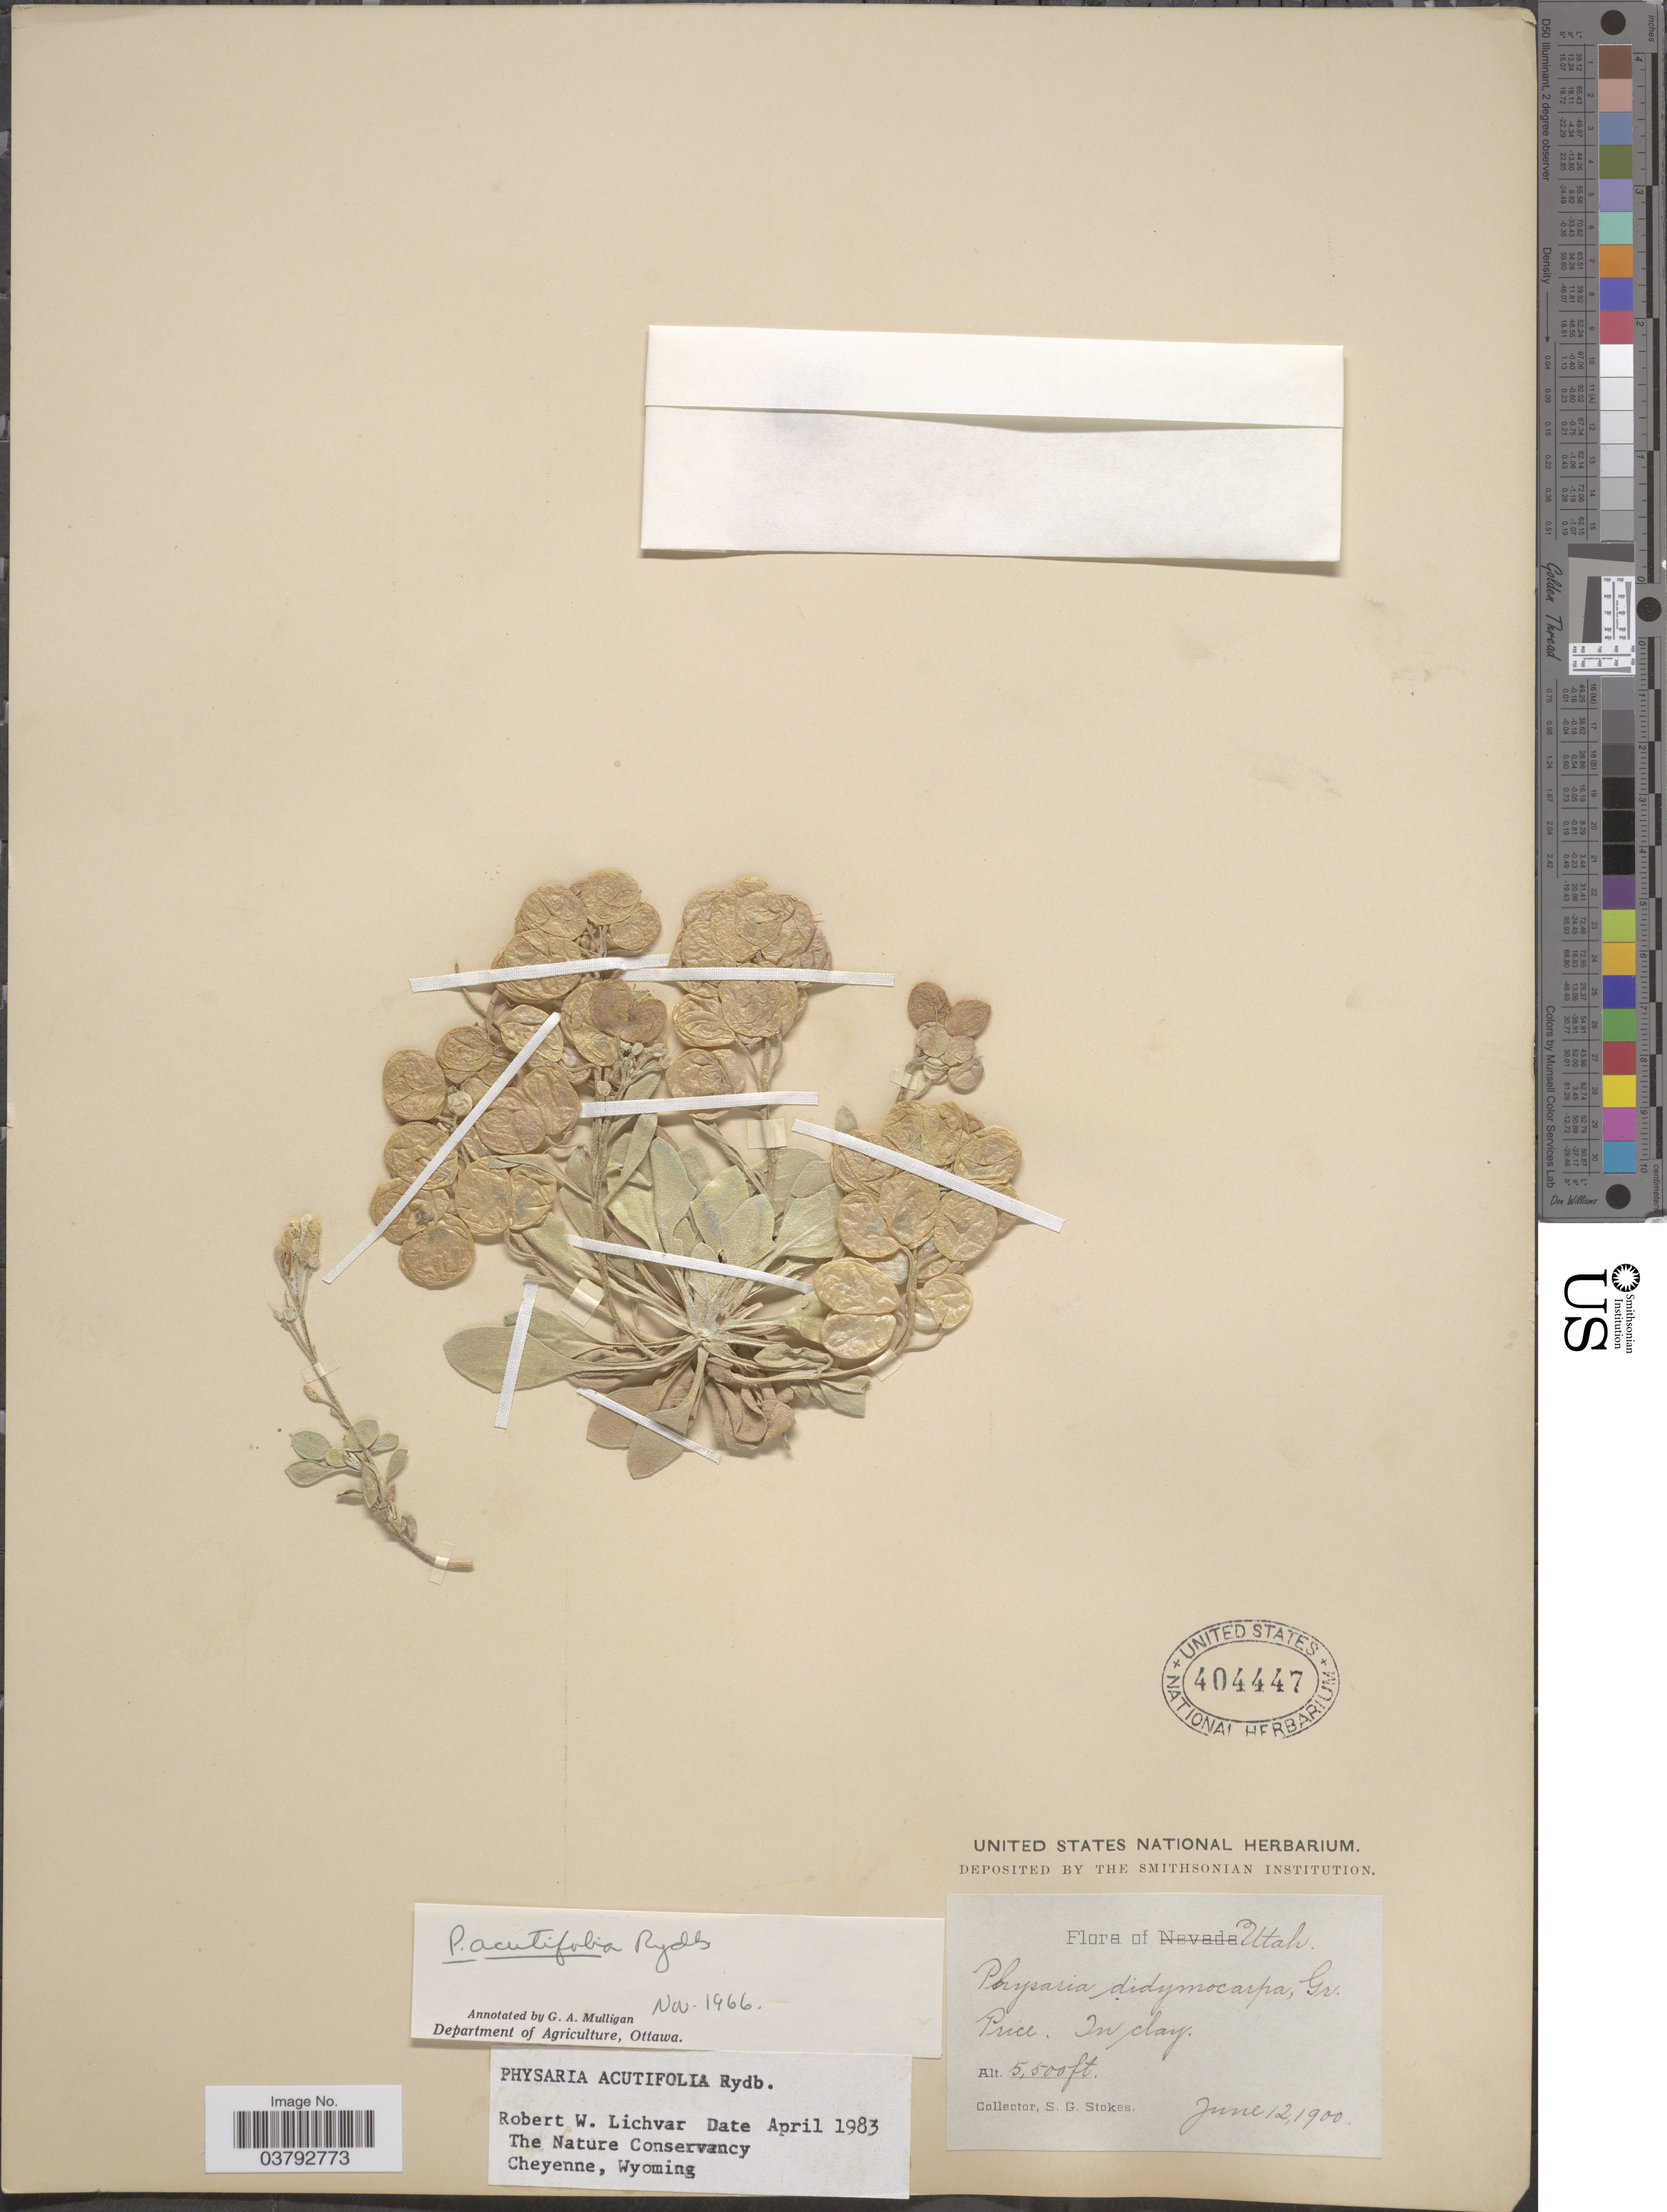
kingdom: Plantae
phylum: Tracheophyta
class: Magnoliopsida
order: Brassicales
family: Brassicaceae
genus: Physaria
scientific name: Physaria acutifolia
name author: Rydb.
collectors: S. G. Stokes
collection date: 1900-06-12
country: United States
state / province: Utah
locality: Price.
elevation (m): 1676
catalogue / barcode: US 404447